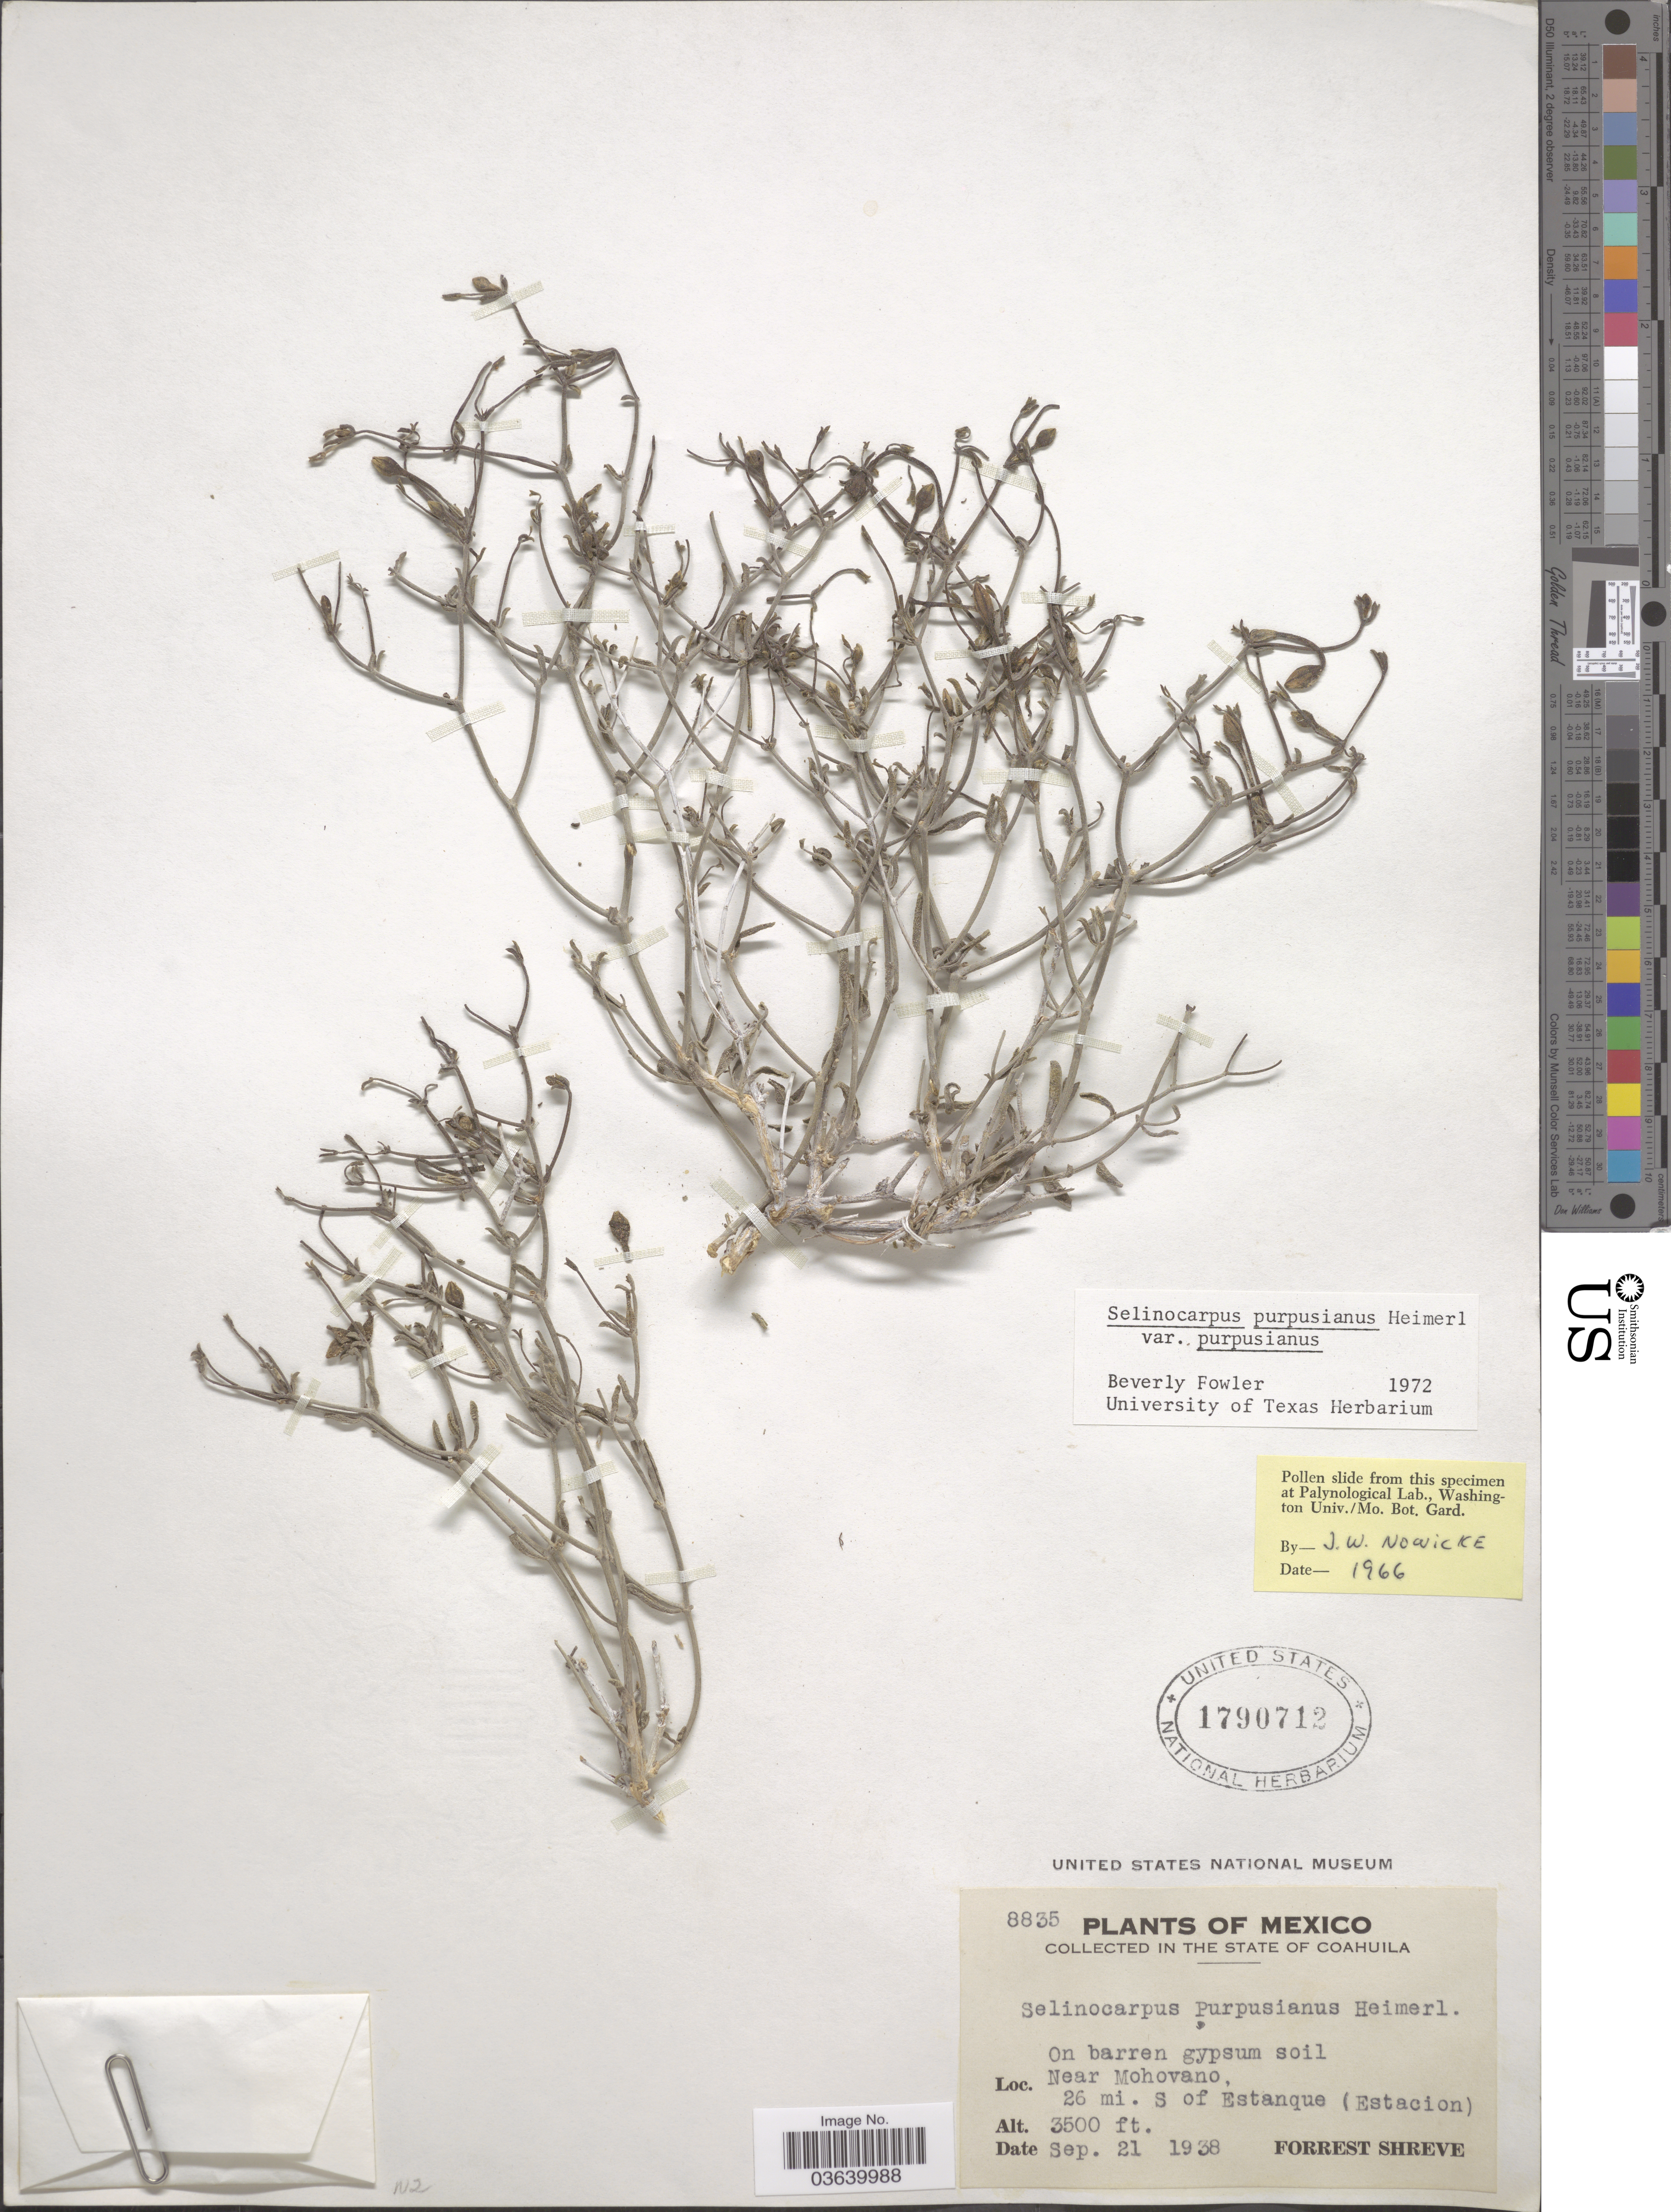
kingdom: Plantae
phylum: Tracheophyta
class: Magnoliopsida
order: Caryophyllales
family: Nyctaginaceae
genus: Acleisanthes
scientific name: Acleisanthes purpusiana var. perpusiana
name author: (Heimerl) R.A. Levin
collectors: F. Shreve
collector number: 8835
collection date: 1938-09-21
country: Mexico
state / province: Coahuila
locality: Near Mohovano, 26 mi. S of Estanque (Estacion).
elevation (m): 1067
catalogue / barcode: US 1790712